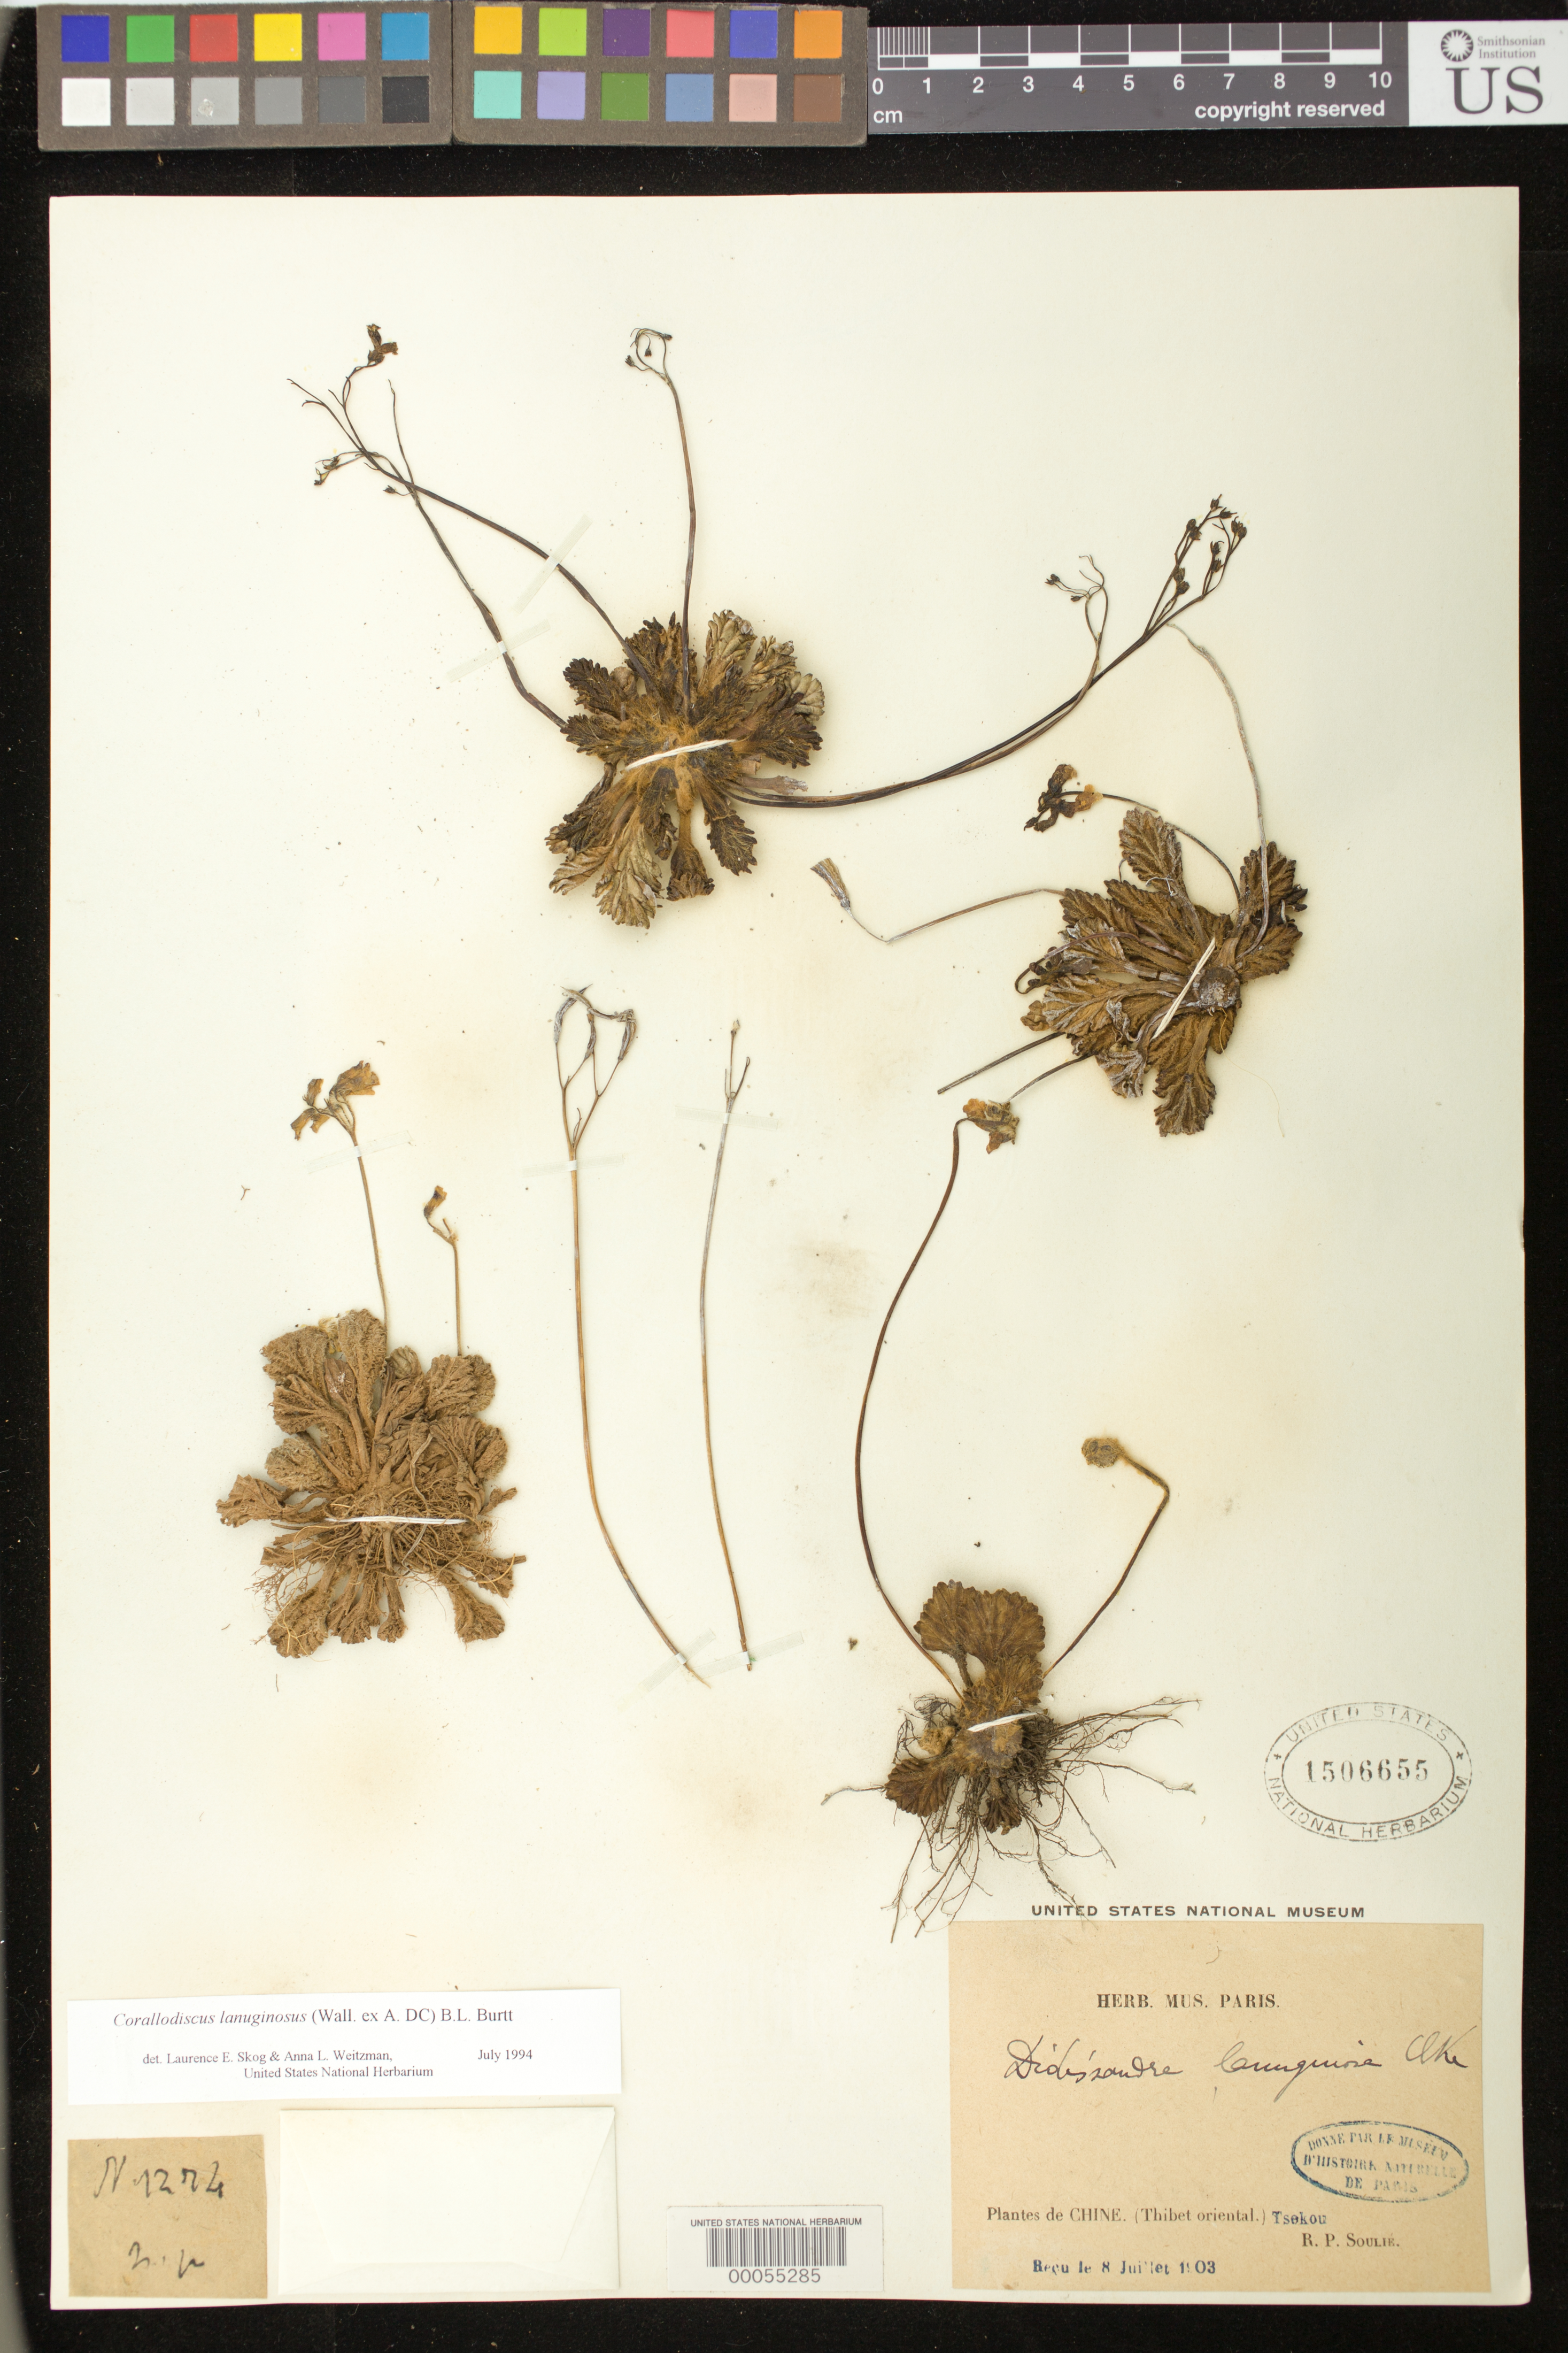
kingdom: Plantae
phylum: Tracheophyta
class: Magnoliopsida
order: Lamiales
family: Gesneriaceae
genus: Corallodiscus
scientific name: Corallodiscus lanuginosus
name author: (Wall. ex R. Br.) B.L. Burtt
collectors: R. Farges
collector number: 1276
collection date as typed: Sep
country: China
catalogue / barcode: US 1506655